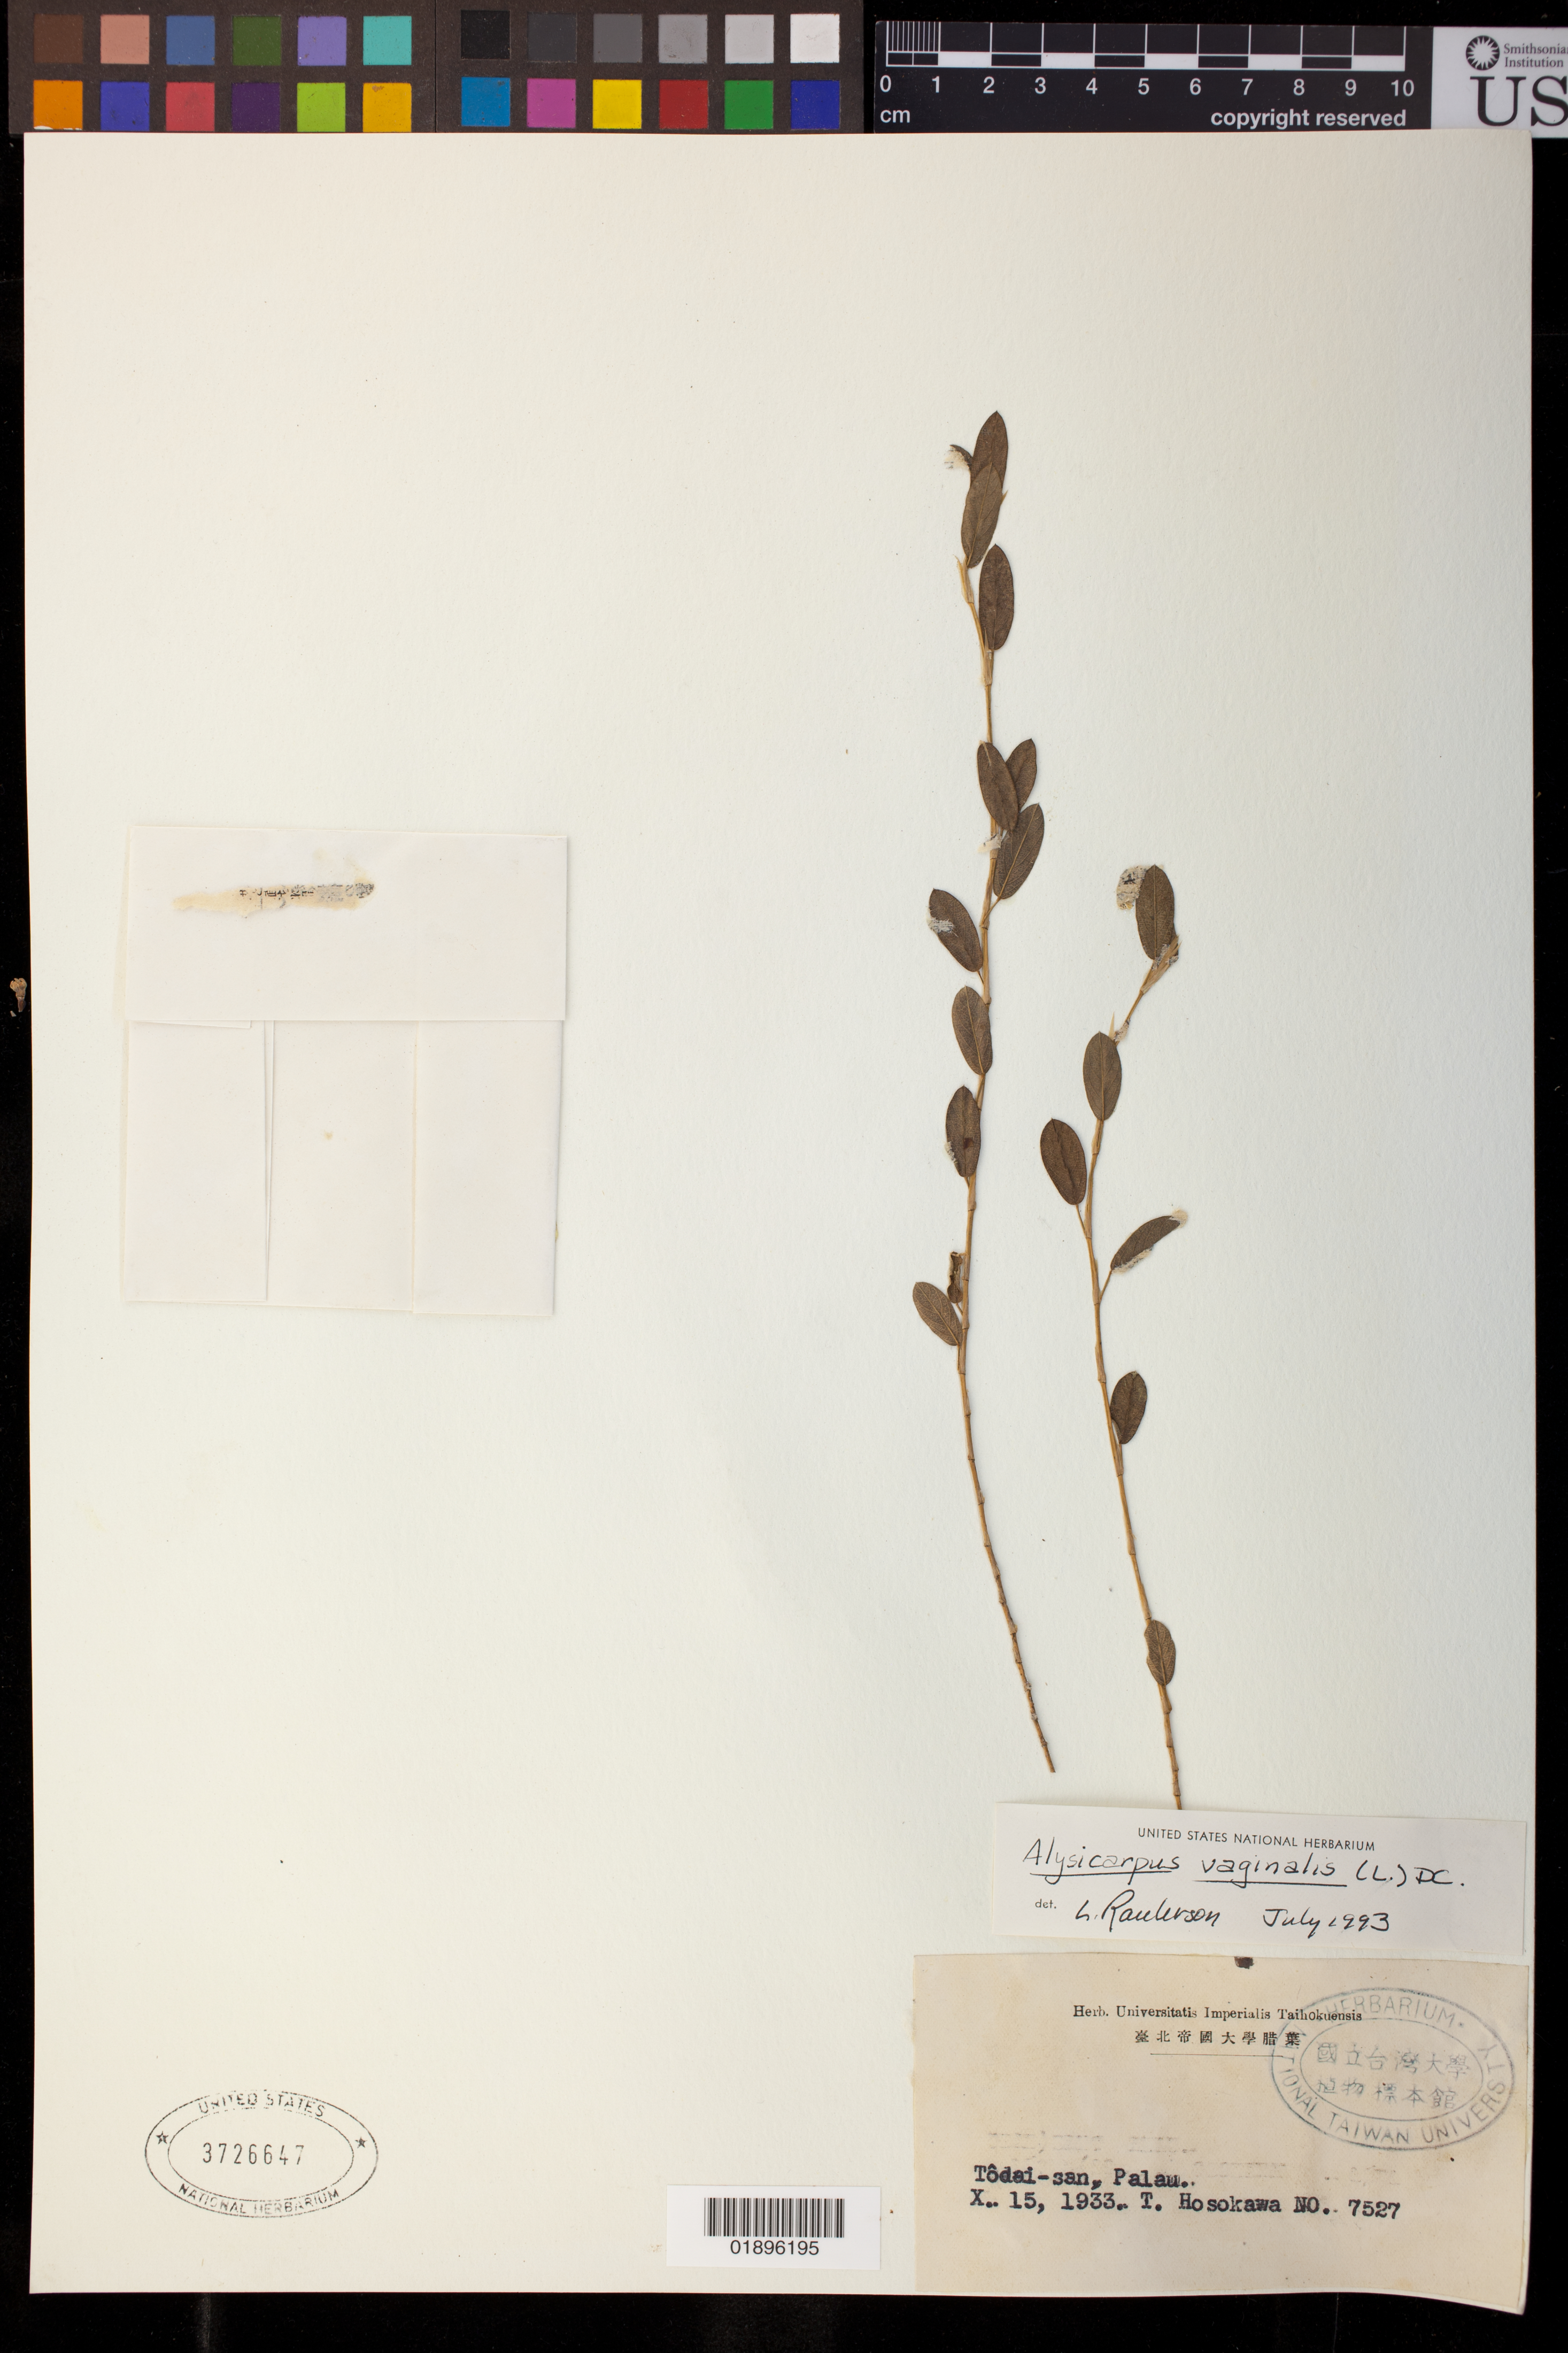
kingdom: Plantae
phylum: Tracheophyta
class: Magnoliopsida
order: Fabales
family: Fabaceae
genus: Alysicarpus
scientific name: Alysicarpus vaginalis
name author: (L.) DC.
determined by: Raulerson, L.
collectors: T. Hosokawa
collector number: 7527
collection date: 1933-10-15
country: Palau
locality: Todai-san.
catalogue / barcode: US 3726647